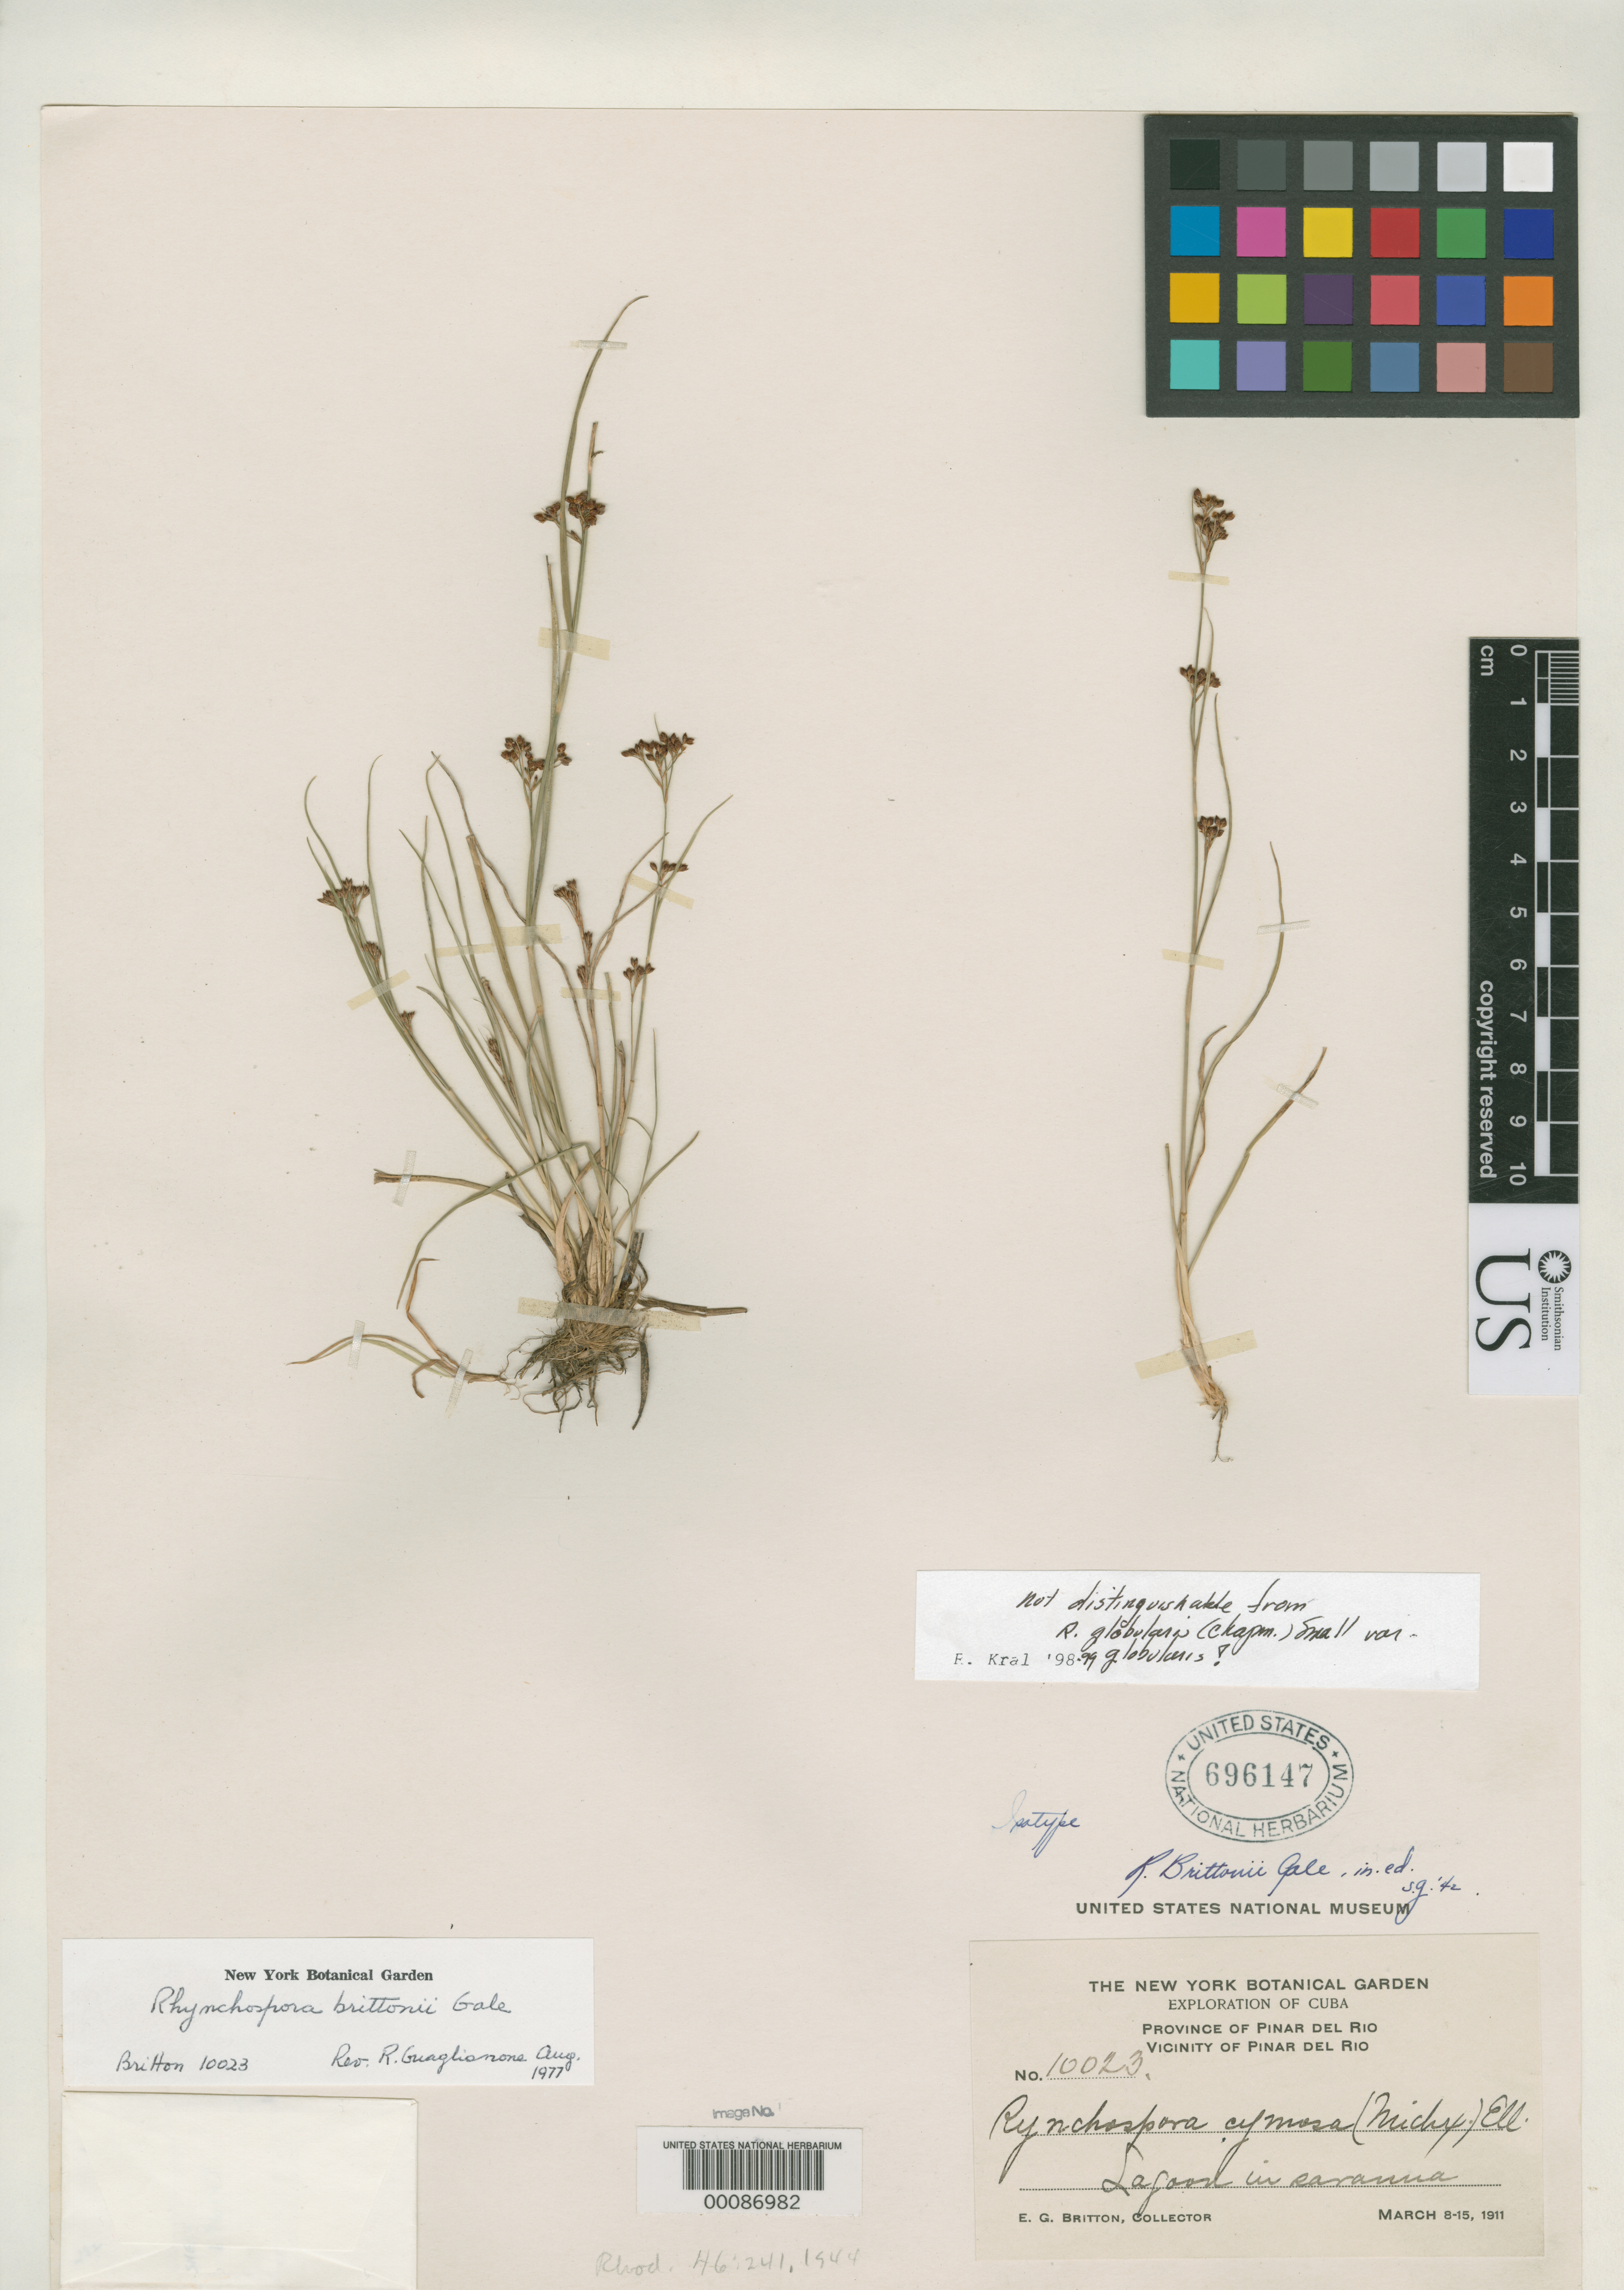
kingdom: Plantae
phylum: Tracheophyta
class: Liliopsida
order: Poales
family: Cyperaceae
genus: Rhynchospora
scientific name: Rhynchospora brittonii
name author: Gale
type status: Isotype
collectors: E. G. Britton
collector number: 10023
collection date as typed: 08 Mar 1911 to 15 Mar 1911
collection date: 1911-03-08/1911-03-15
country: Cuba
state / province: Pinar del Río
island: Greater Antilles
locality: Vicinity of Pinar del Rio.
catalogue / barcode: US 696147